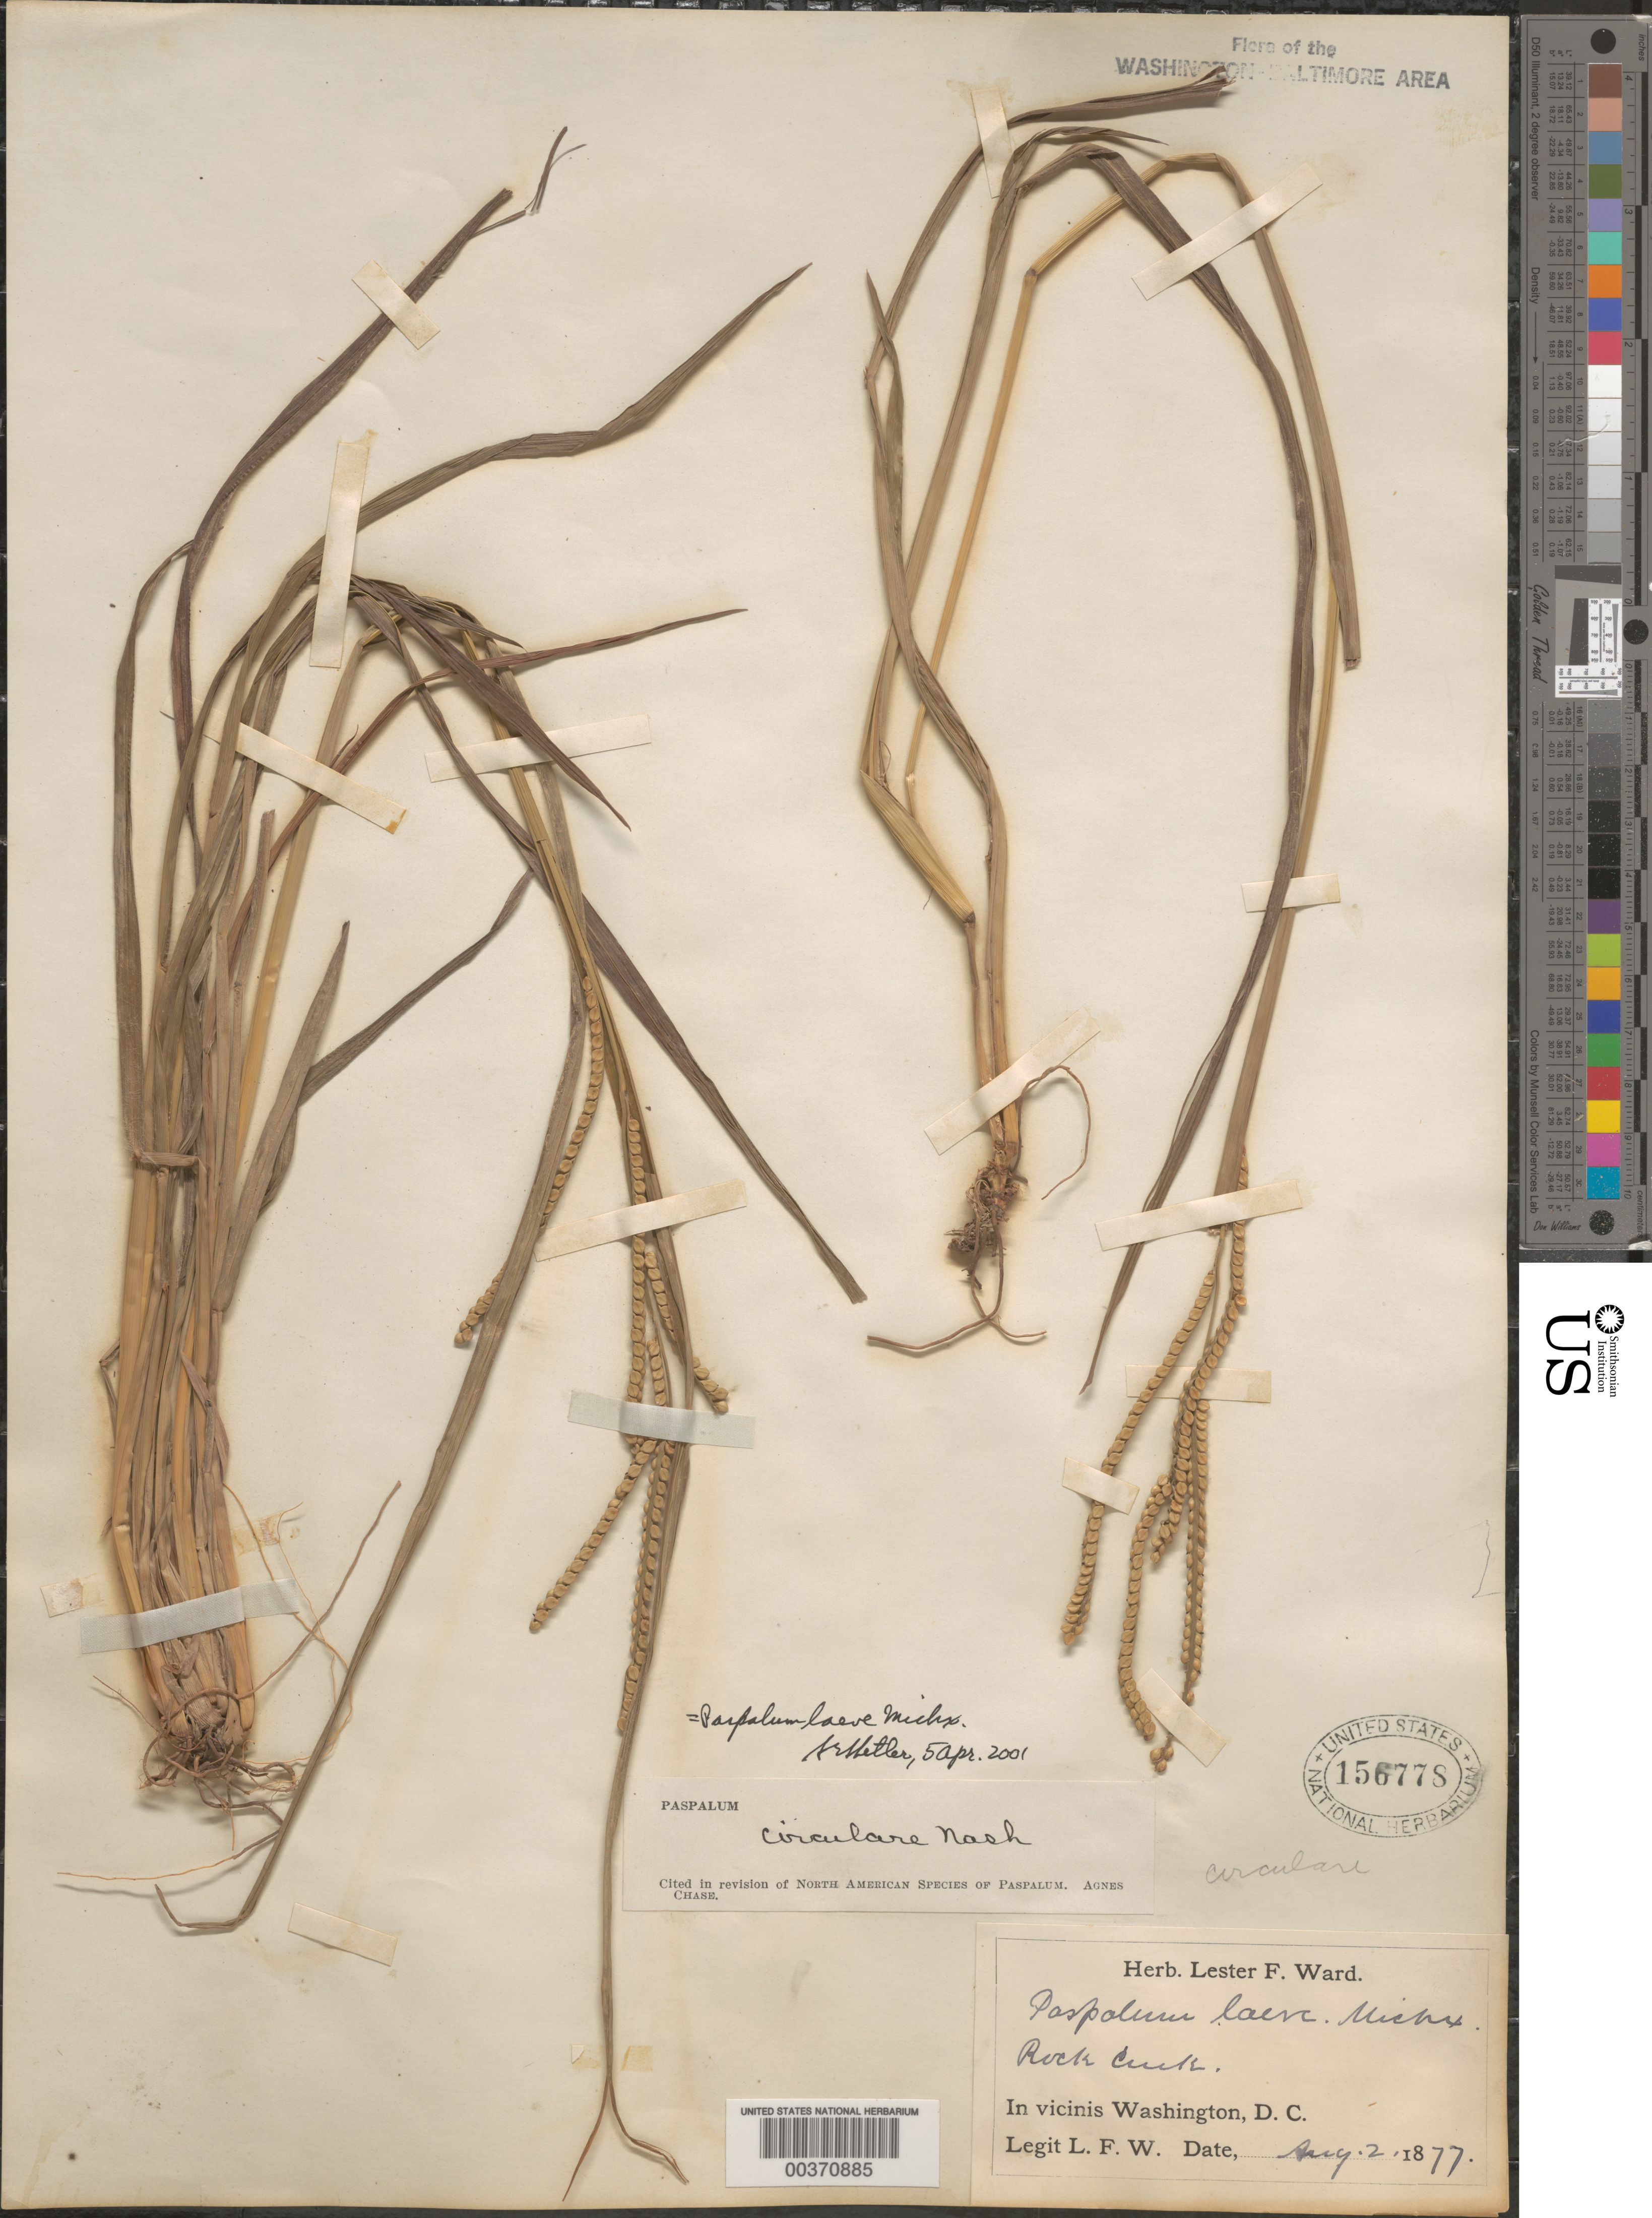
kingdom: Plantae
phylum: Tracheophyta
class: Liliopsida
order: Poales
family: Poaceae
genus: Paspalum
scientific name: Paspalum laeve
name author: Michx.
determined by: Chase, [M.] Agnes, (US)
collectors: L. F. Ward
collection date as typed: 02 Aug 1877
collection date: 1877-08-02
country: United States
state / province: District of Columbia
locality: Rock Creek Rock Creek Park and Vicinity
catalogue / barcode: US 156778